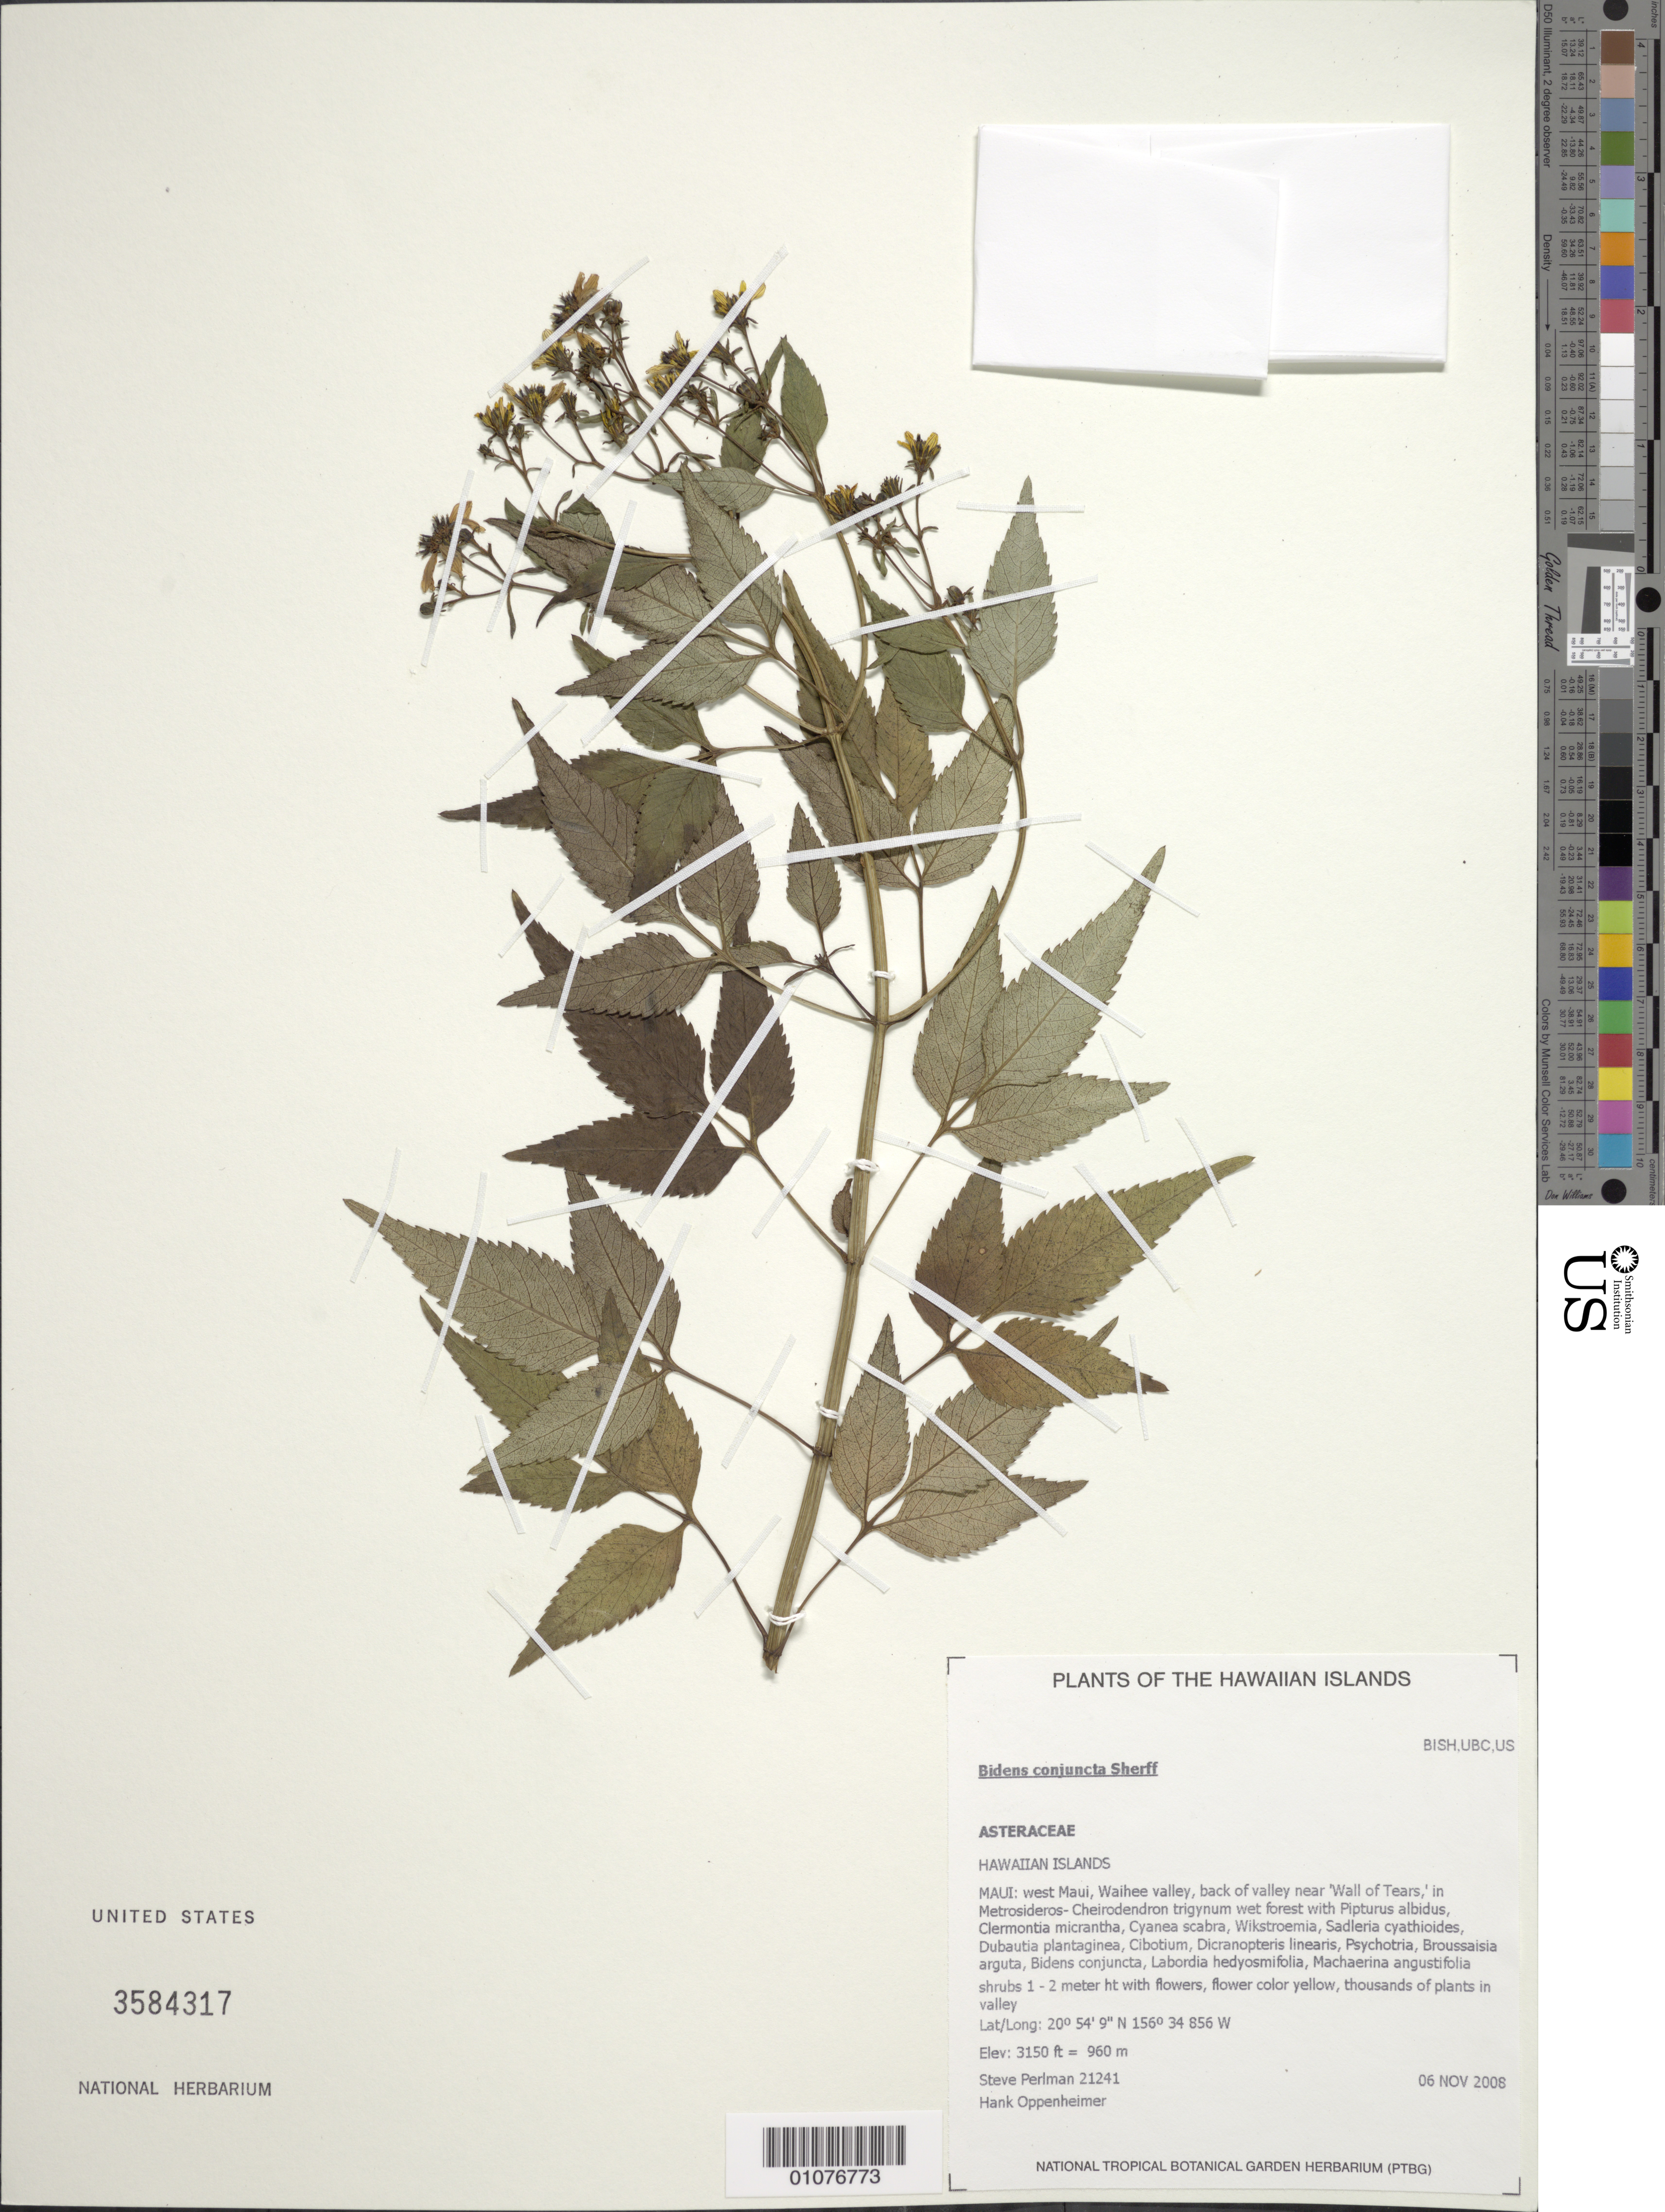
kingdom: Plantae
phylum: Tracheophyta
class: Magnoliopsida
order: Asterales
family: Asteraceae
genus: Bidens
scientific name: Bidens conjuncta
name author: Sherff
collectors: S. P. Perlman & H. Oppenheimer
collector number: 21241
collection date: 2008-11-06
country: United States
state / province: Hawaii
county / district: Maui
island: Maui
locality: W Maui, Waihee valley, back of valley near 'Wall of Tears.'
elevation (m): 960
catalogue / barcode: US 3584317